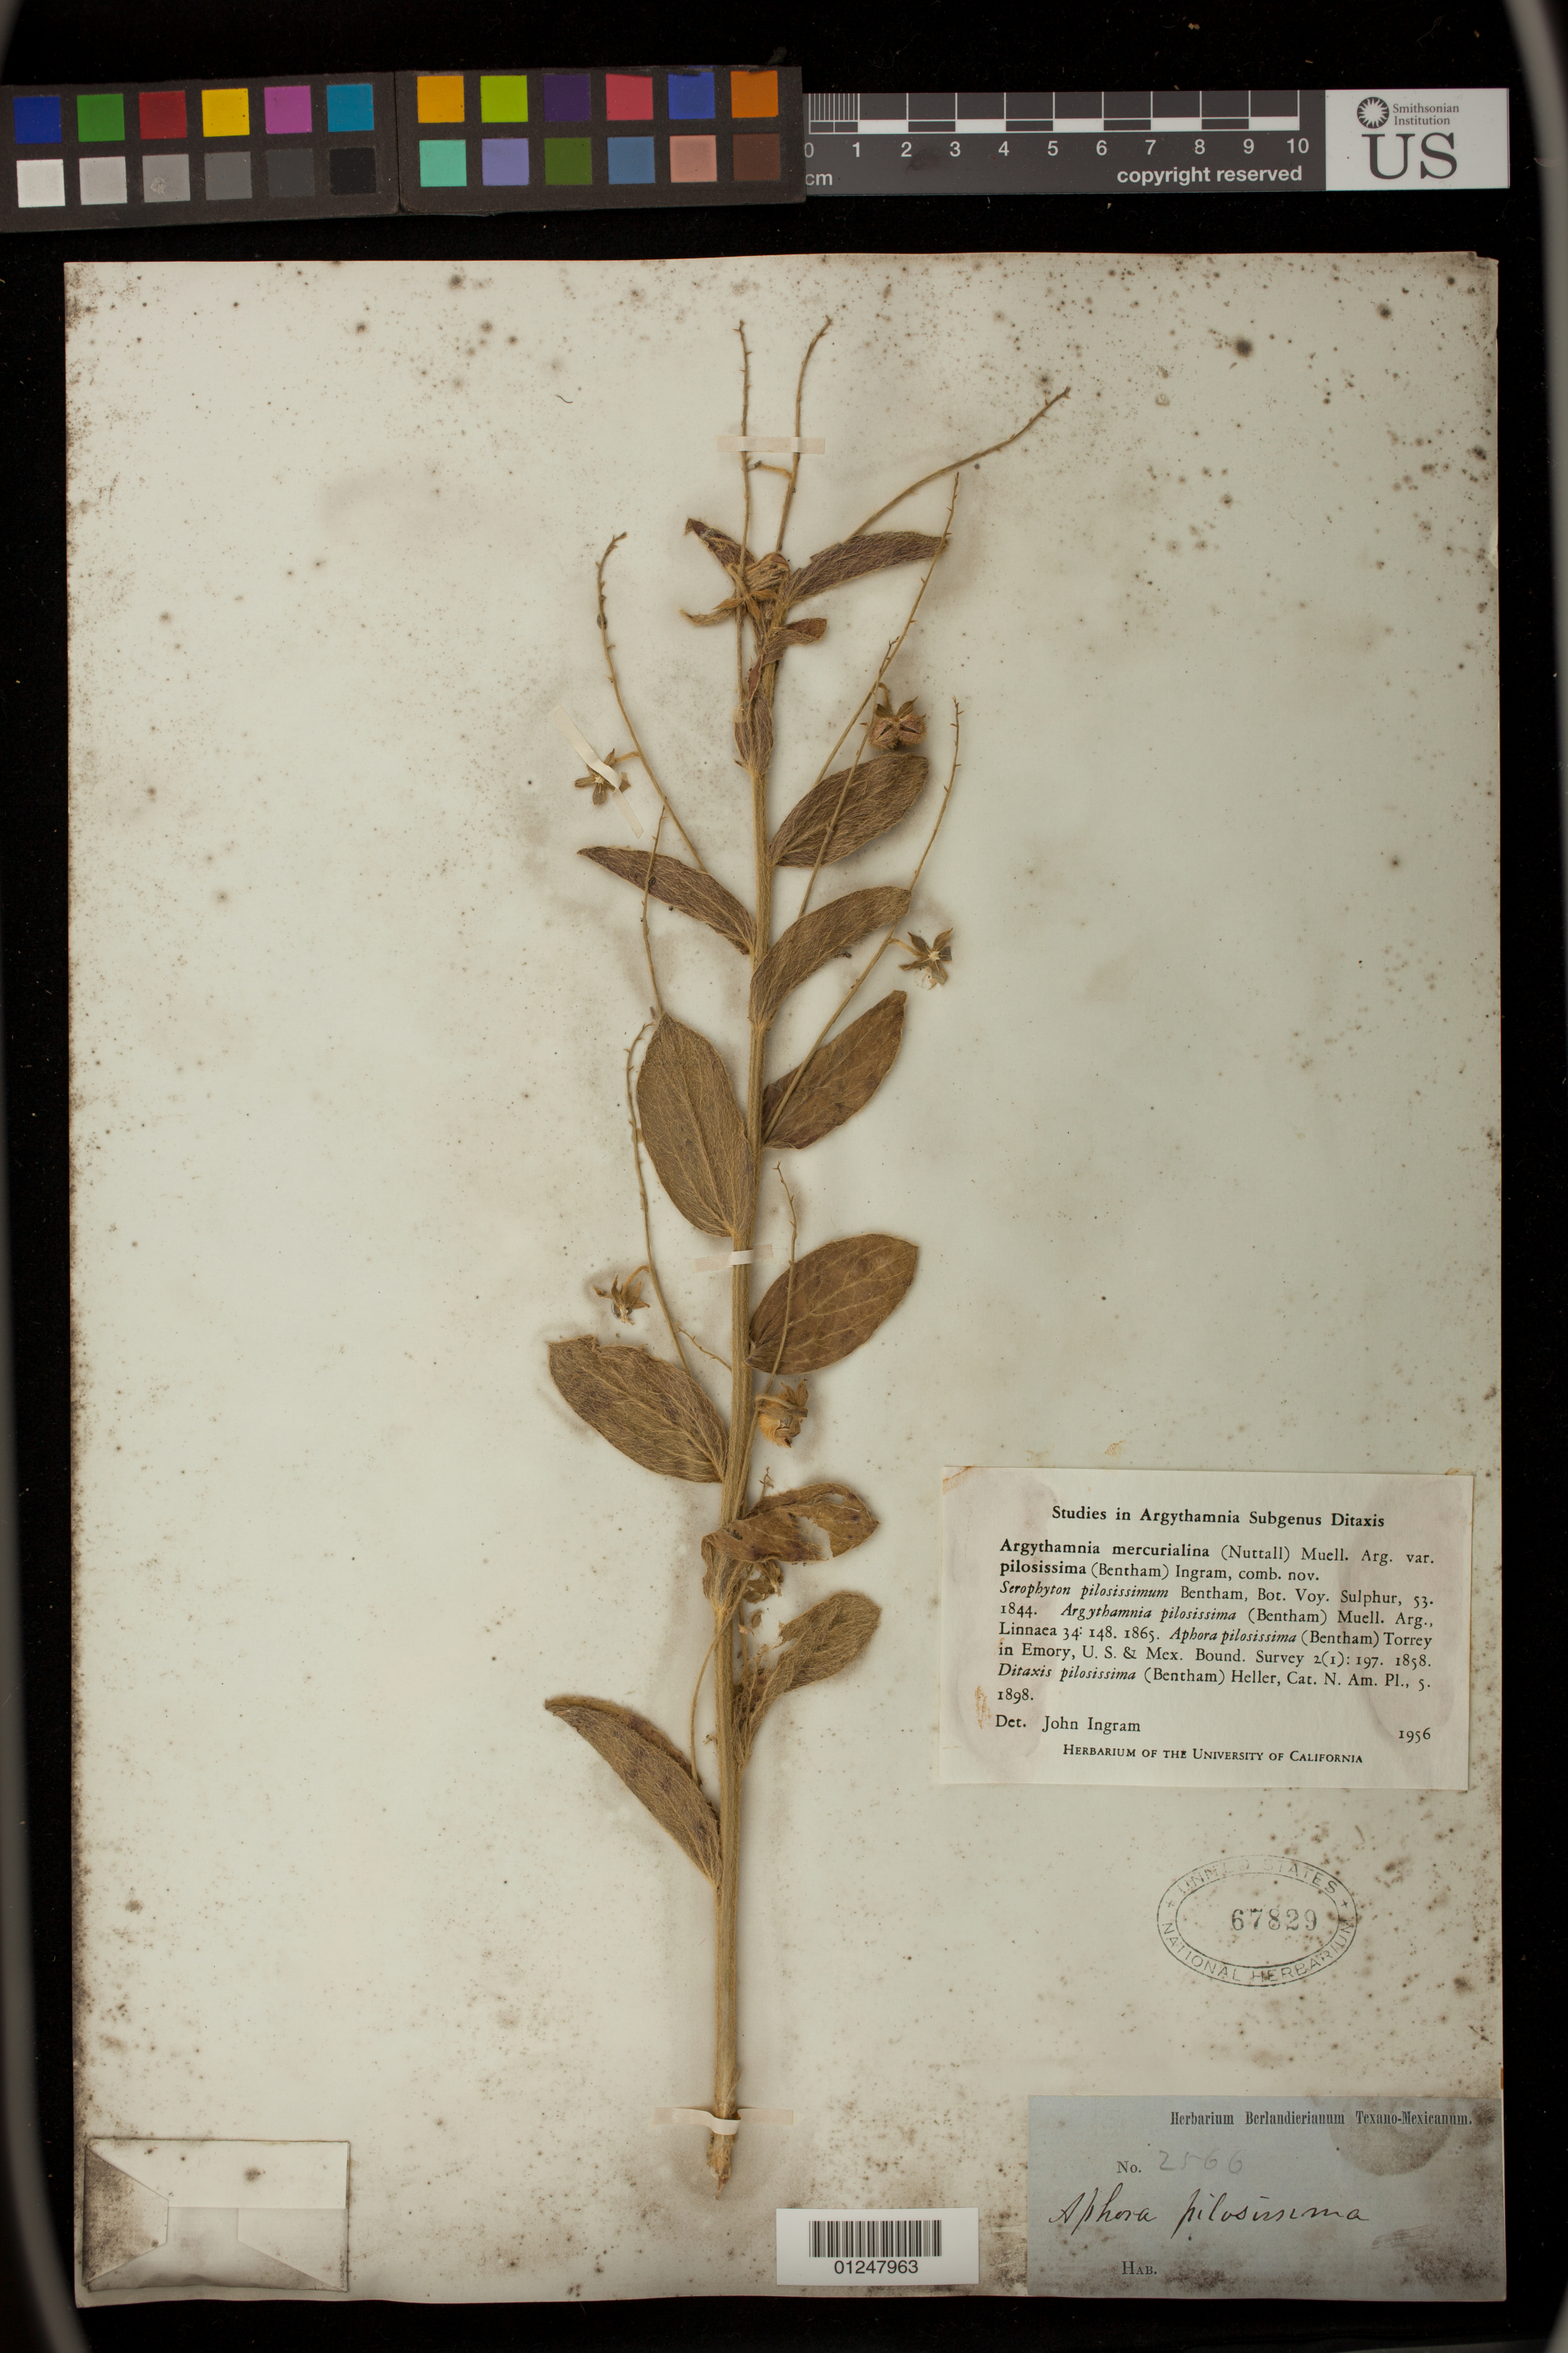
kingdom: Plantae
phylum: Tracheophyta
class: Magnoliopsida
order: Malpighiales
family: Euphorbiaceae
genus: Argythamnia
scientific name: Argythamnia mercurialina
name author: (Nutt.) Müll. Arg.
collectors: J. L. Berlandier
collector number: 2566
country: United States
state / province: Texas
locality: Texano-Mexicanum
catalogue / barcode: US 67829